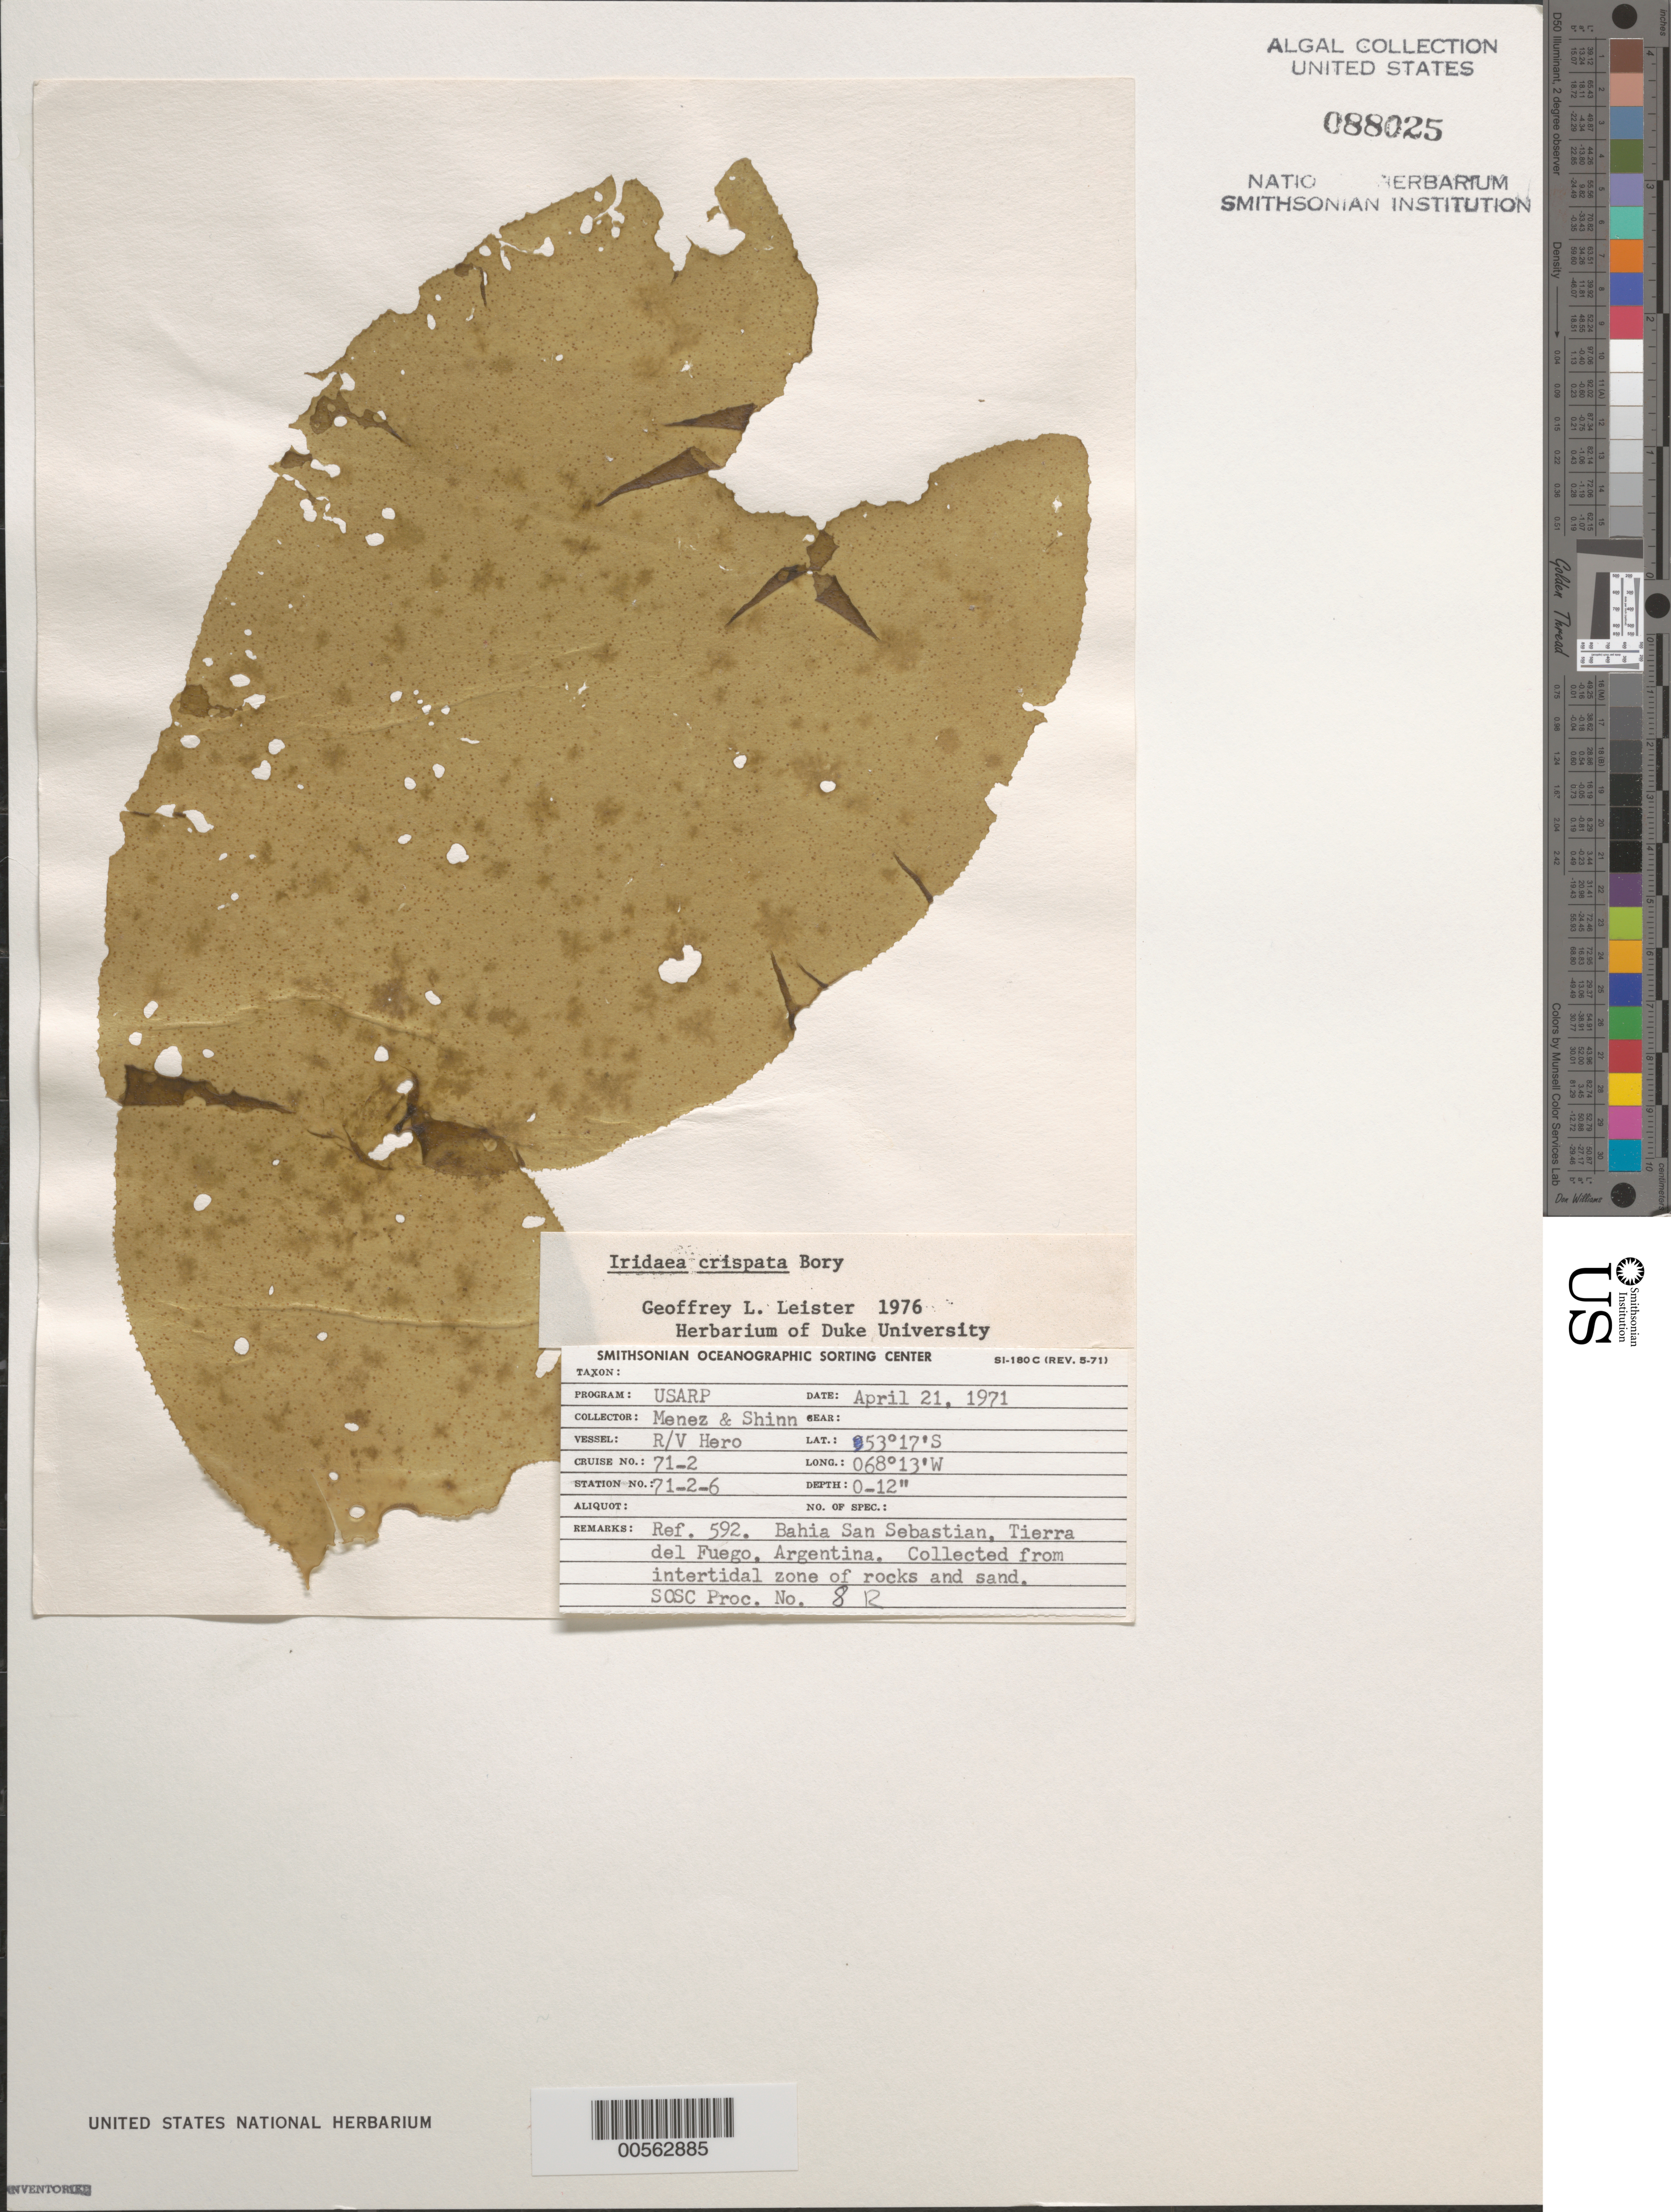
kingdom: Plantae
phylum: Rhodophyta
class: Florideophyceae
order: Gigartinales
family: Gigartinaceae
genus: Sarcothalia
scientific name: Sarcothalia crispata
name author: (Bory) Leister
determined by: Algae name updating Project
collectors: Meñez & -. Shinn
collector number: Station 71-2-6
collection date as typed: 21 Apr 1969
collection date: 1969-04-21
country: Argentina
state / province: Tierra del Fuego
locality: Bahia San Sebastian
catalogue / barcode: US 88025